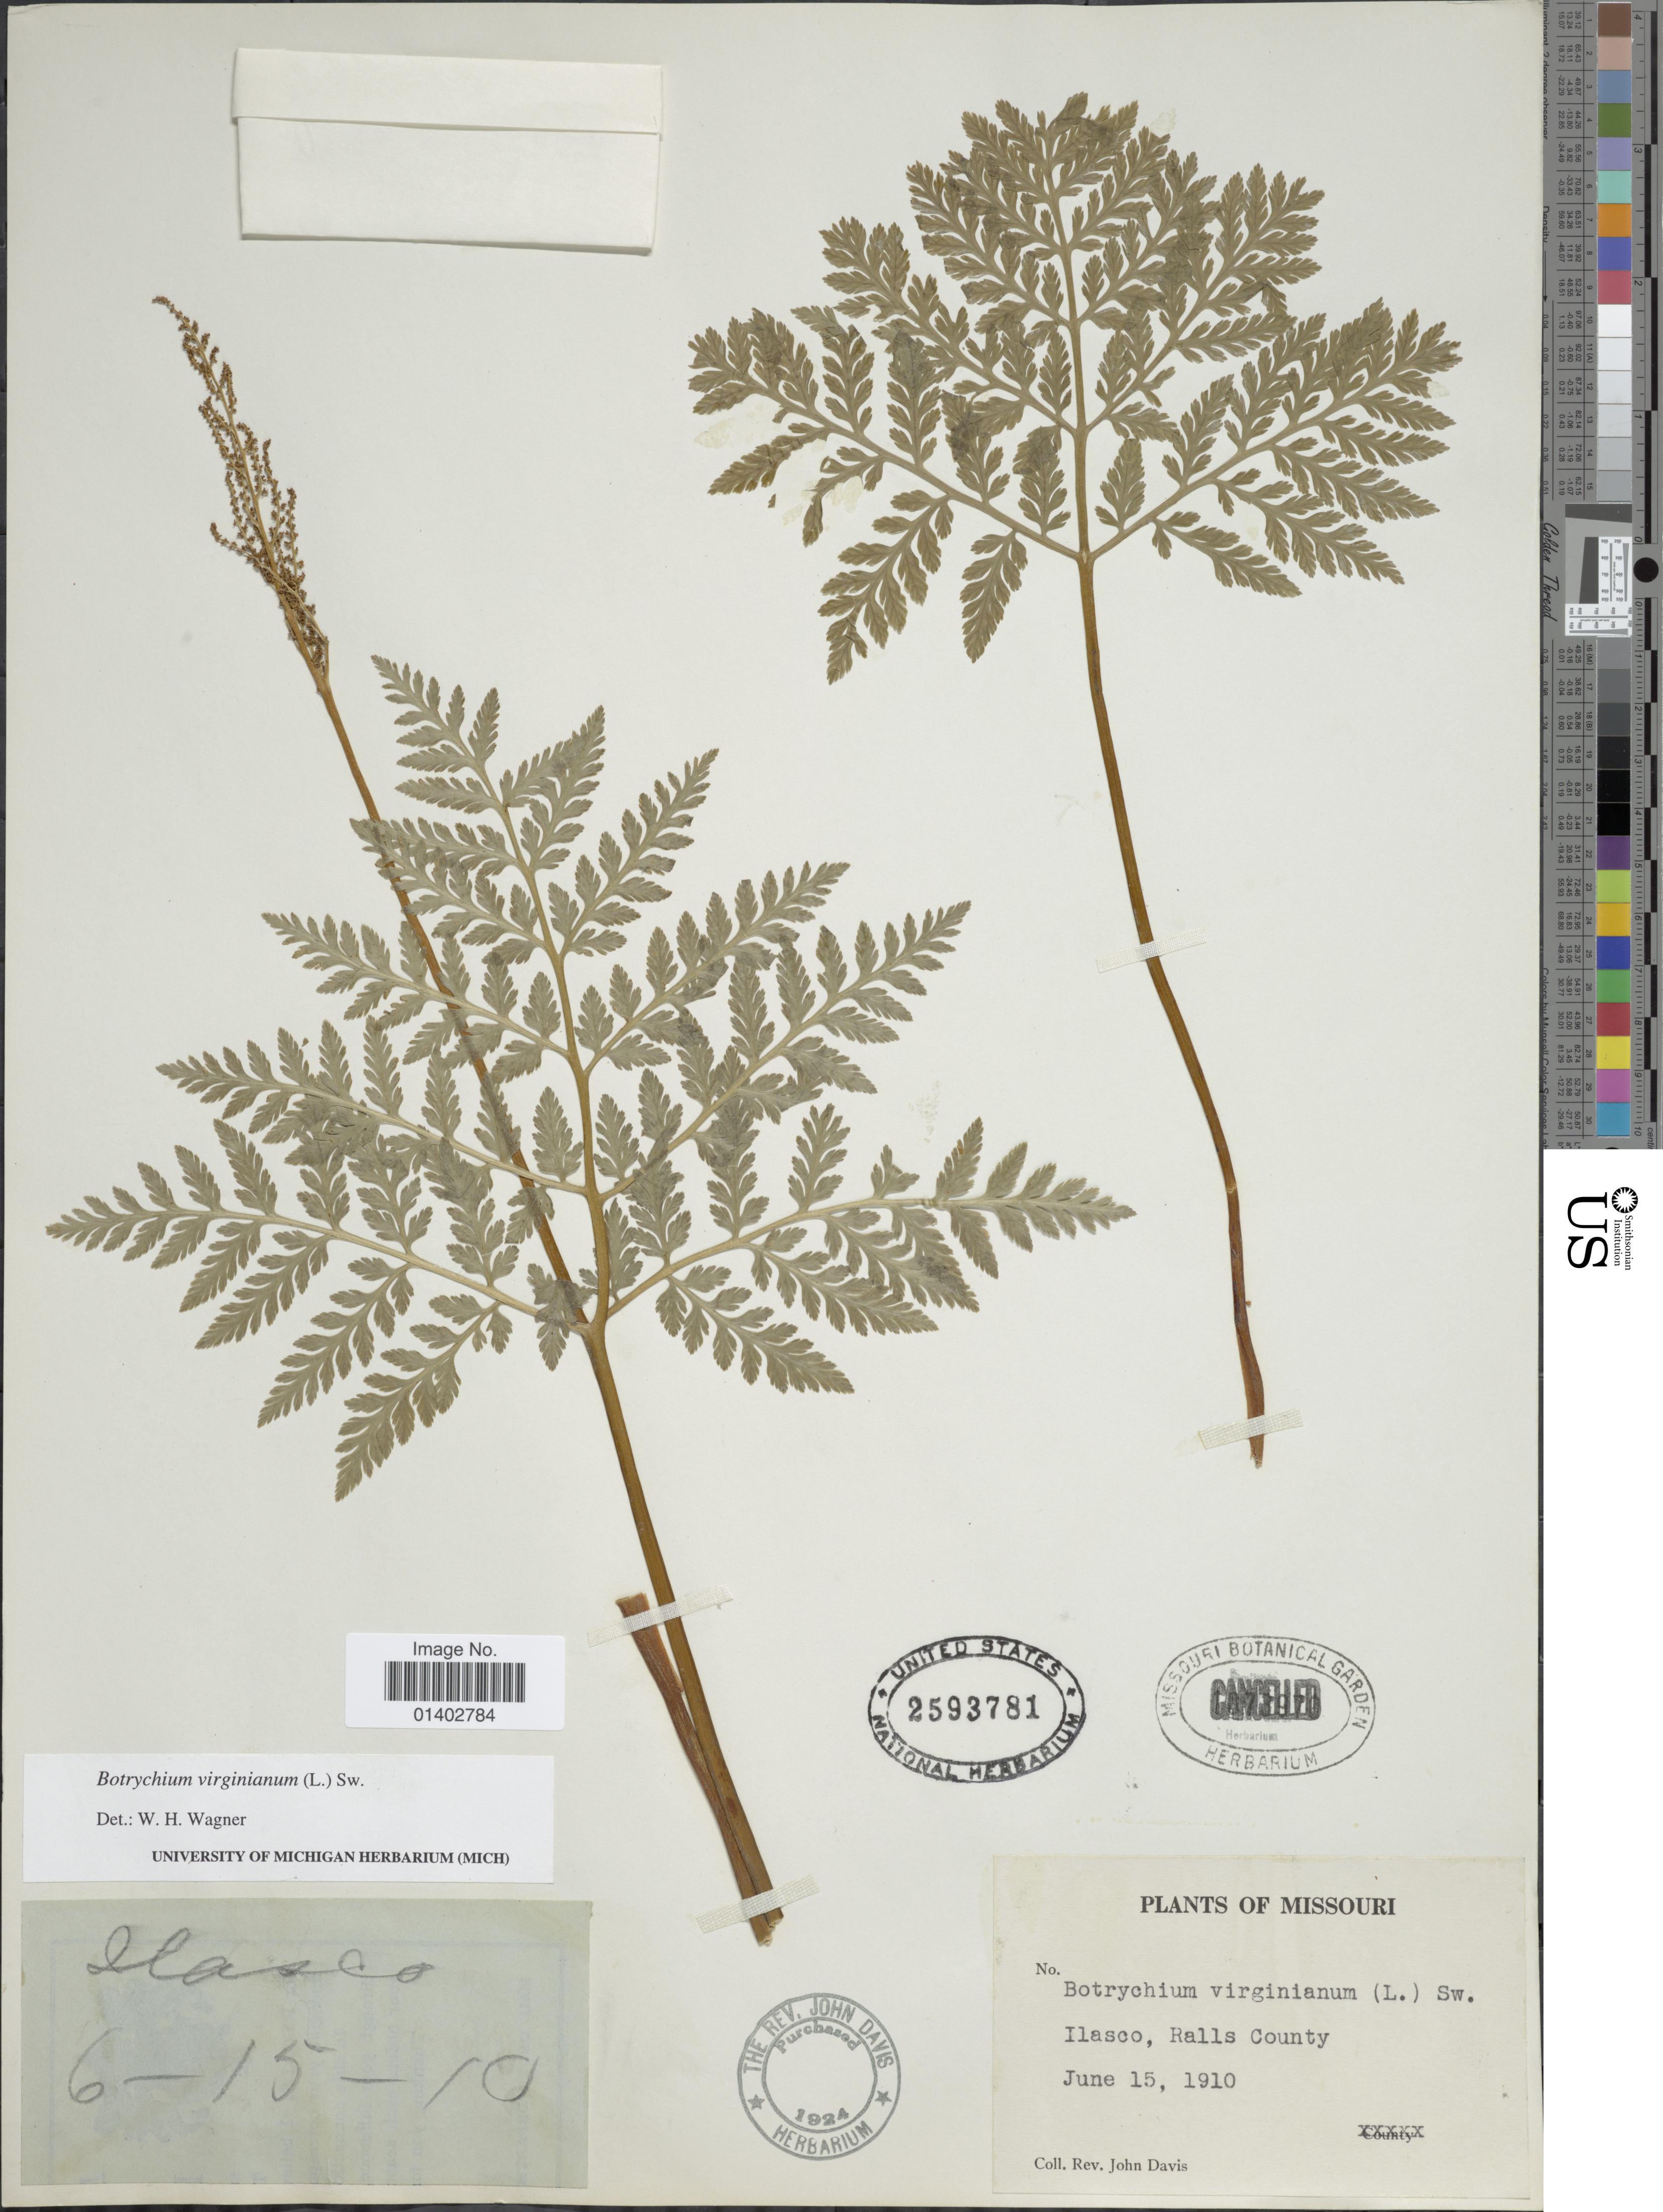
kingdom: Plantae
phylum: Tracheophyta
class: Polypodiopsida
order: Ophioglossales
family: Ophioglossaceae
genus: Botrychium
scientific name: Botrychium virginianum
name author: (L.) Sw.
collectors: J. Davis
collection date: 1910-06-15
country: United States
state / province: Missouri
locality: Ilasco, Ralls County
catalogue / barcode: US 2593781